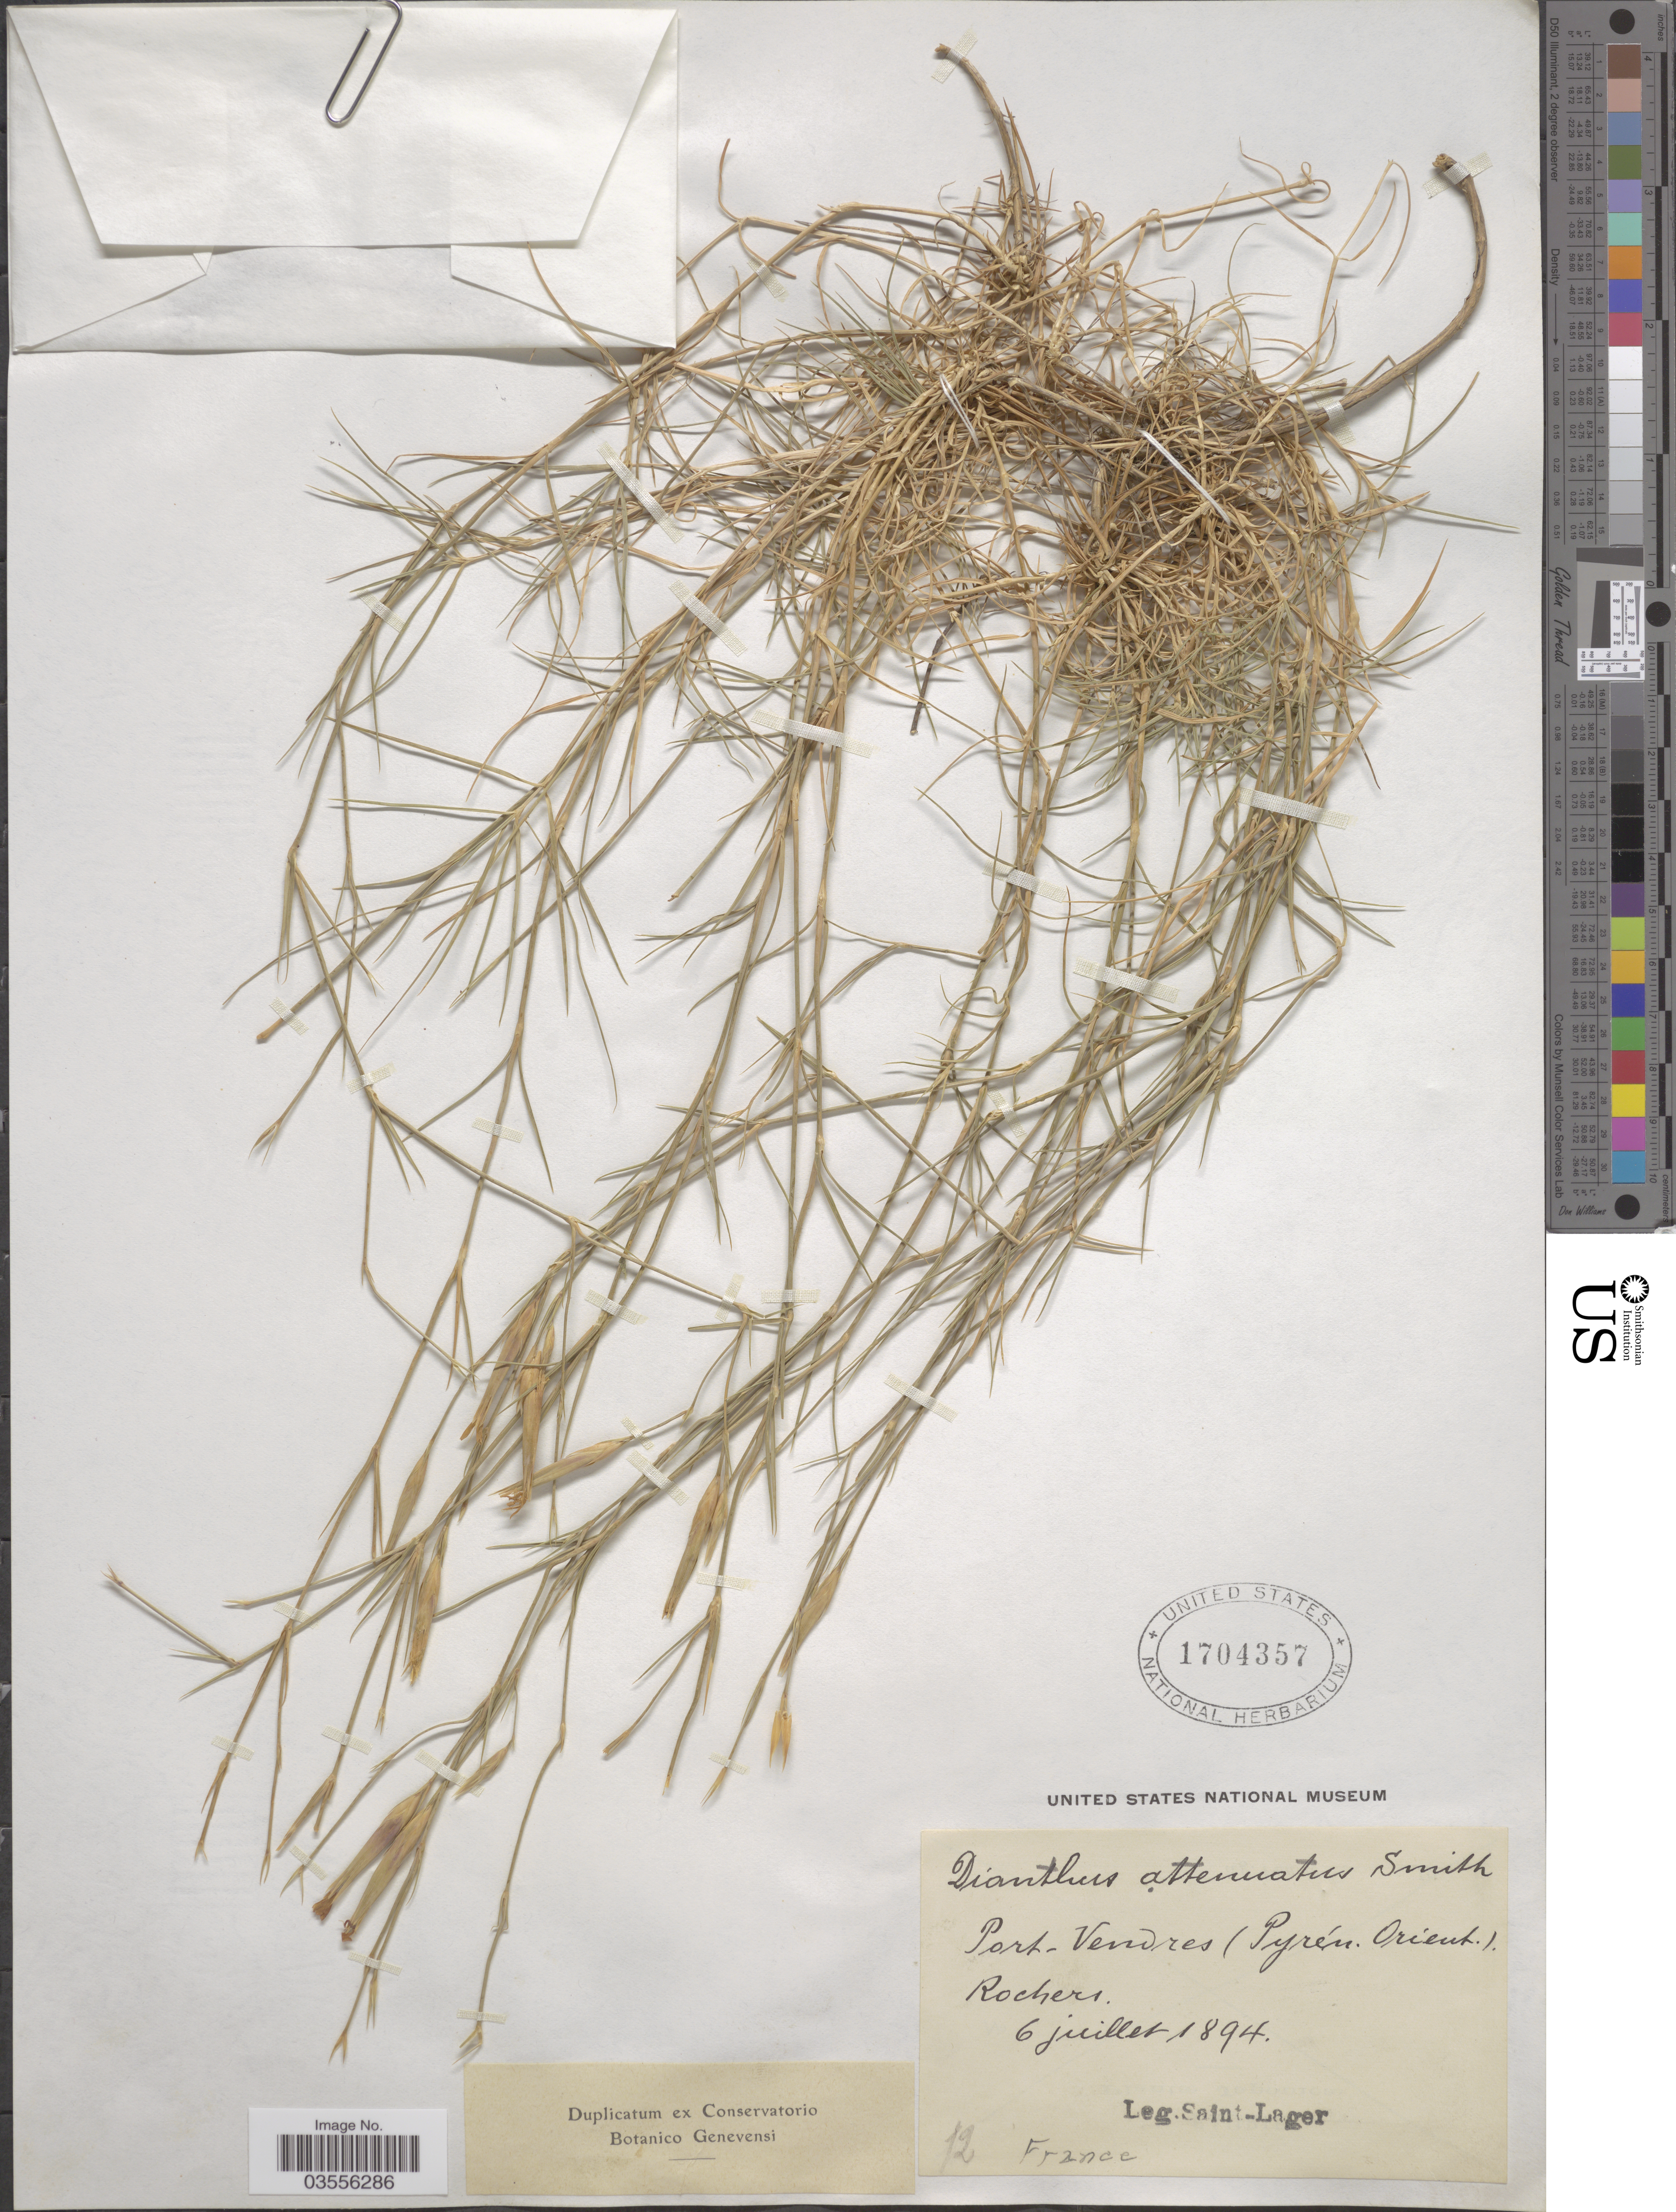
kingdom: Plantae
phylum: Tracheophyta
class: Magnoliopsida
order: Caryophyllales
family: Caryophyllaceae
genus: Dianthus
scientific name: Dianthus attenuatus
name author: Sm.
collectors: Saint-Lager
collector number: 12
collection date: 1894-07-06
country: France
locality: Port-Vendres (Pyrén. Orient.).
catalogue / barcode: US 1704357